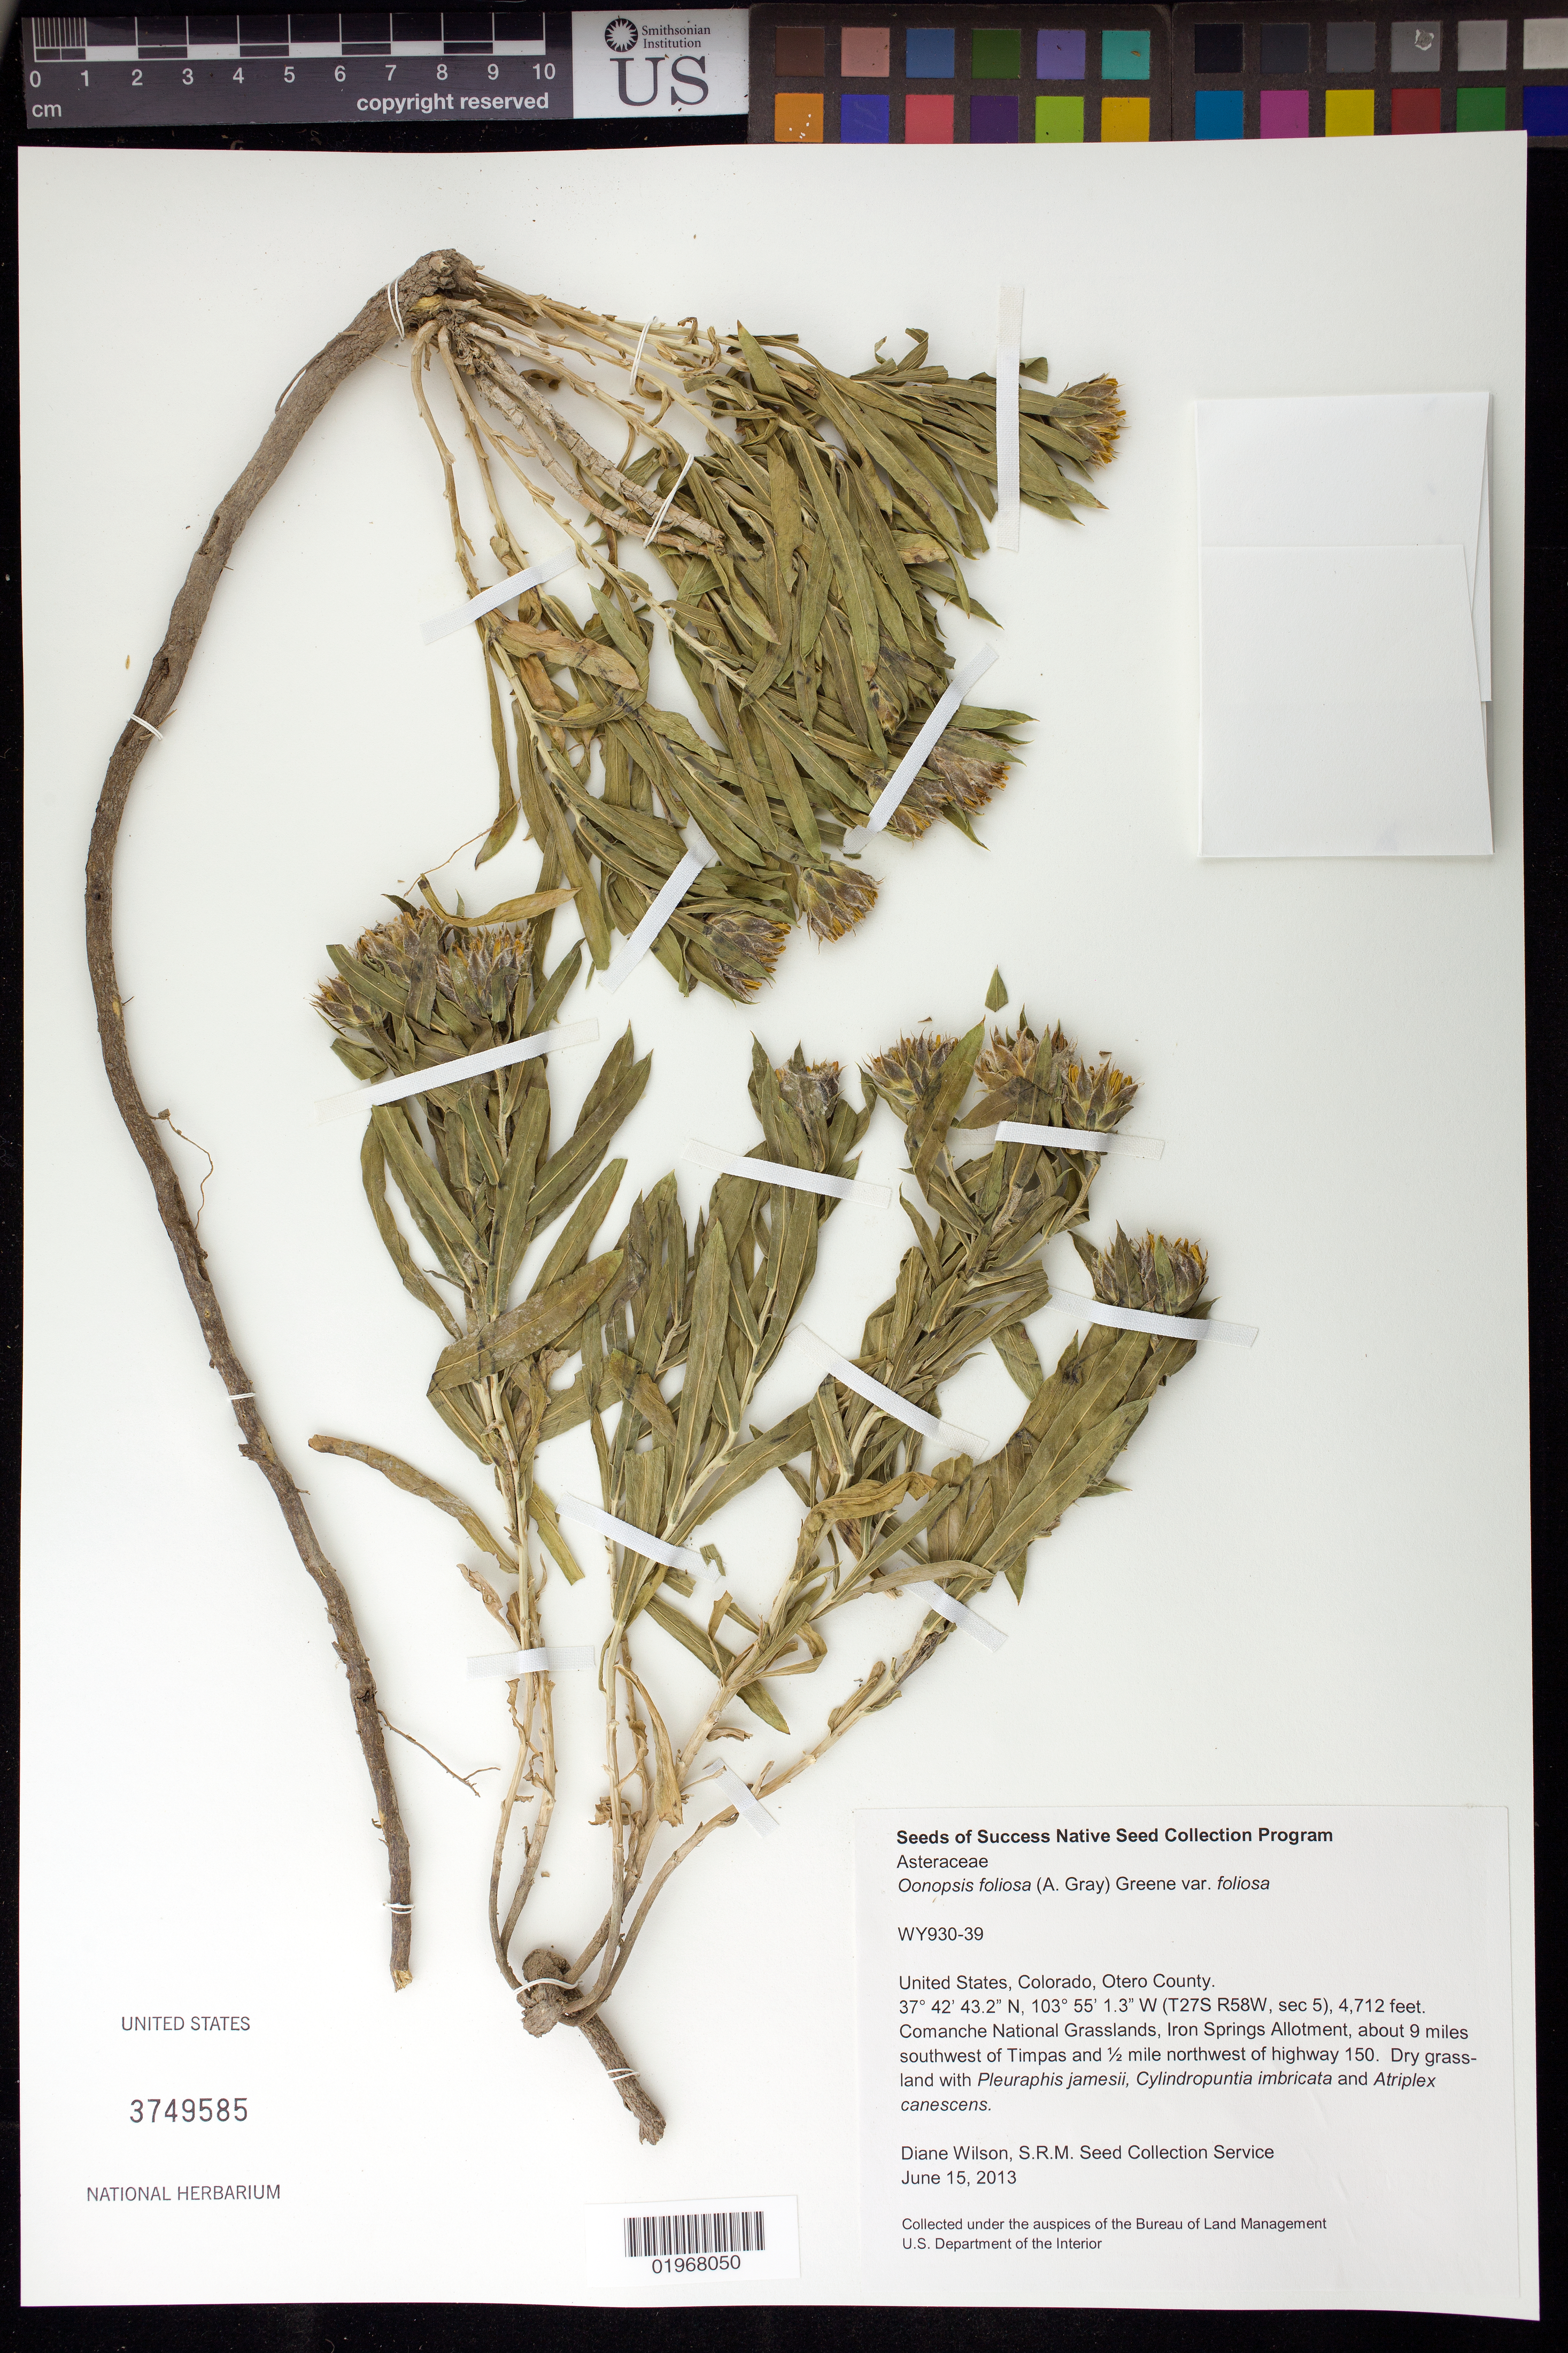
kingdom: Plantae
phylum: Tracheophyta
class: Magnoliopsida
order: Asterales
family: Asteraceae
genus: Oonopsis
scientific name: Oonopsis foliosa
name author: Greene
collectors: D. Wilson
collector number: WY930-39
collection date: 2013-06-15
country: United States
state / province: Colorado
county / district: Otero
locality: Comanche National Grassland, Iron Springs Allotment, 1/2 mi. NW of Hwy 150.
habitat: Dry grassland with Pleuraphis jamesii, Cylindropuntia imbricata and Atriplex canescens.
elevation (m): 1436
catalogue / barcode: US 3749585